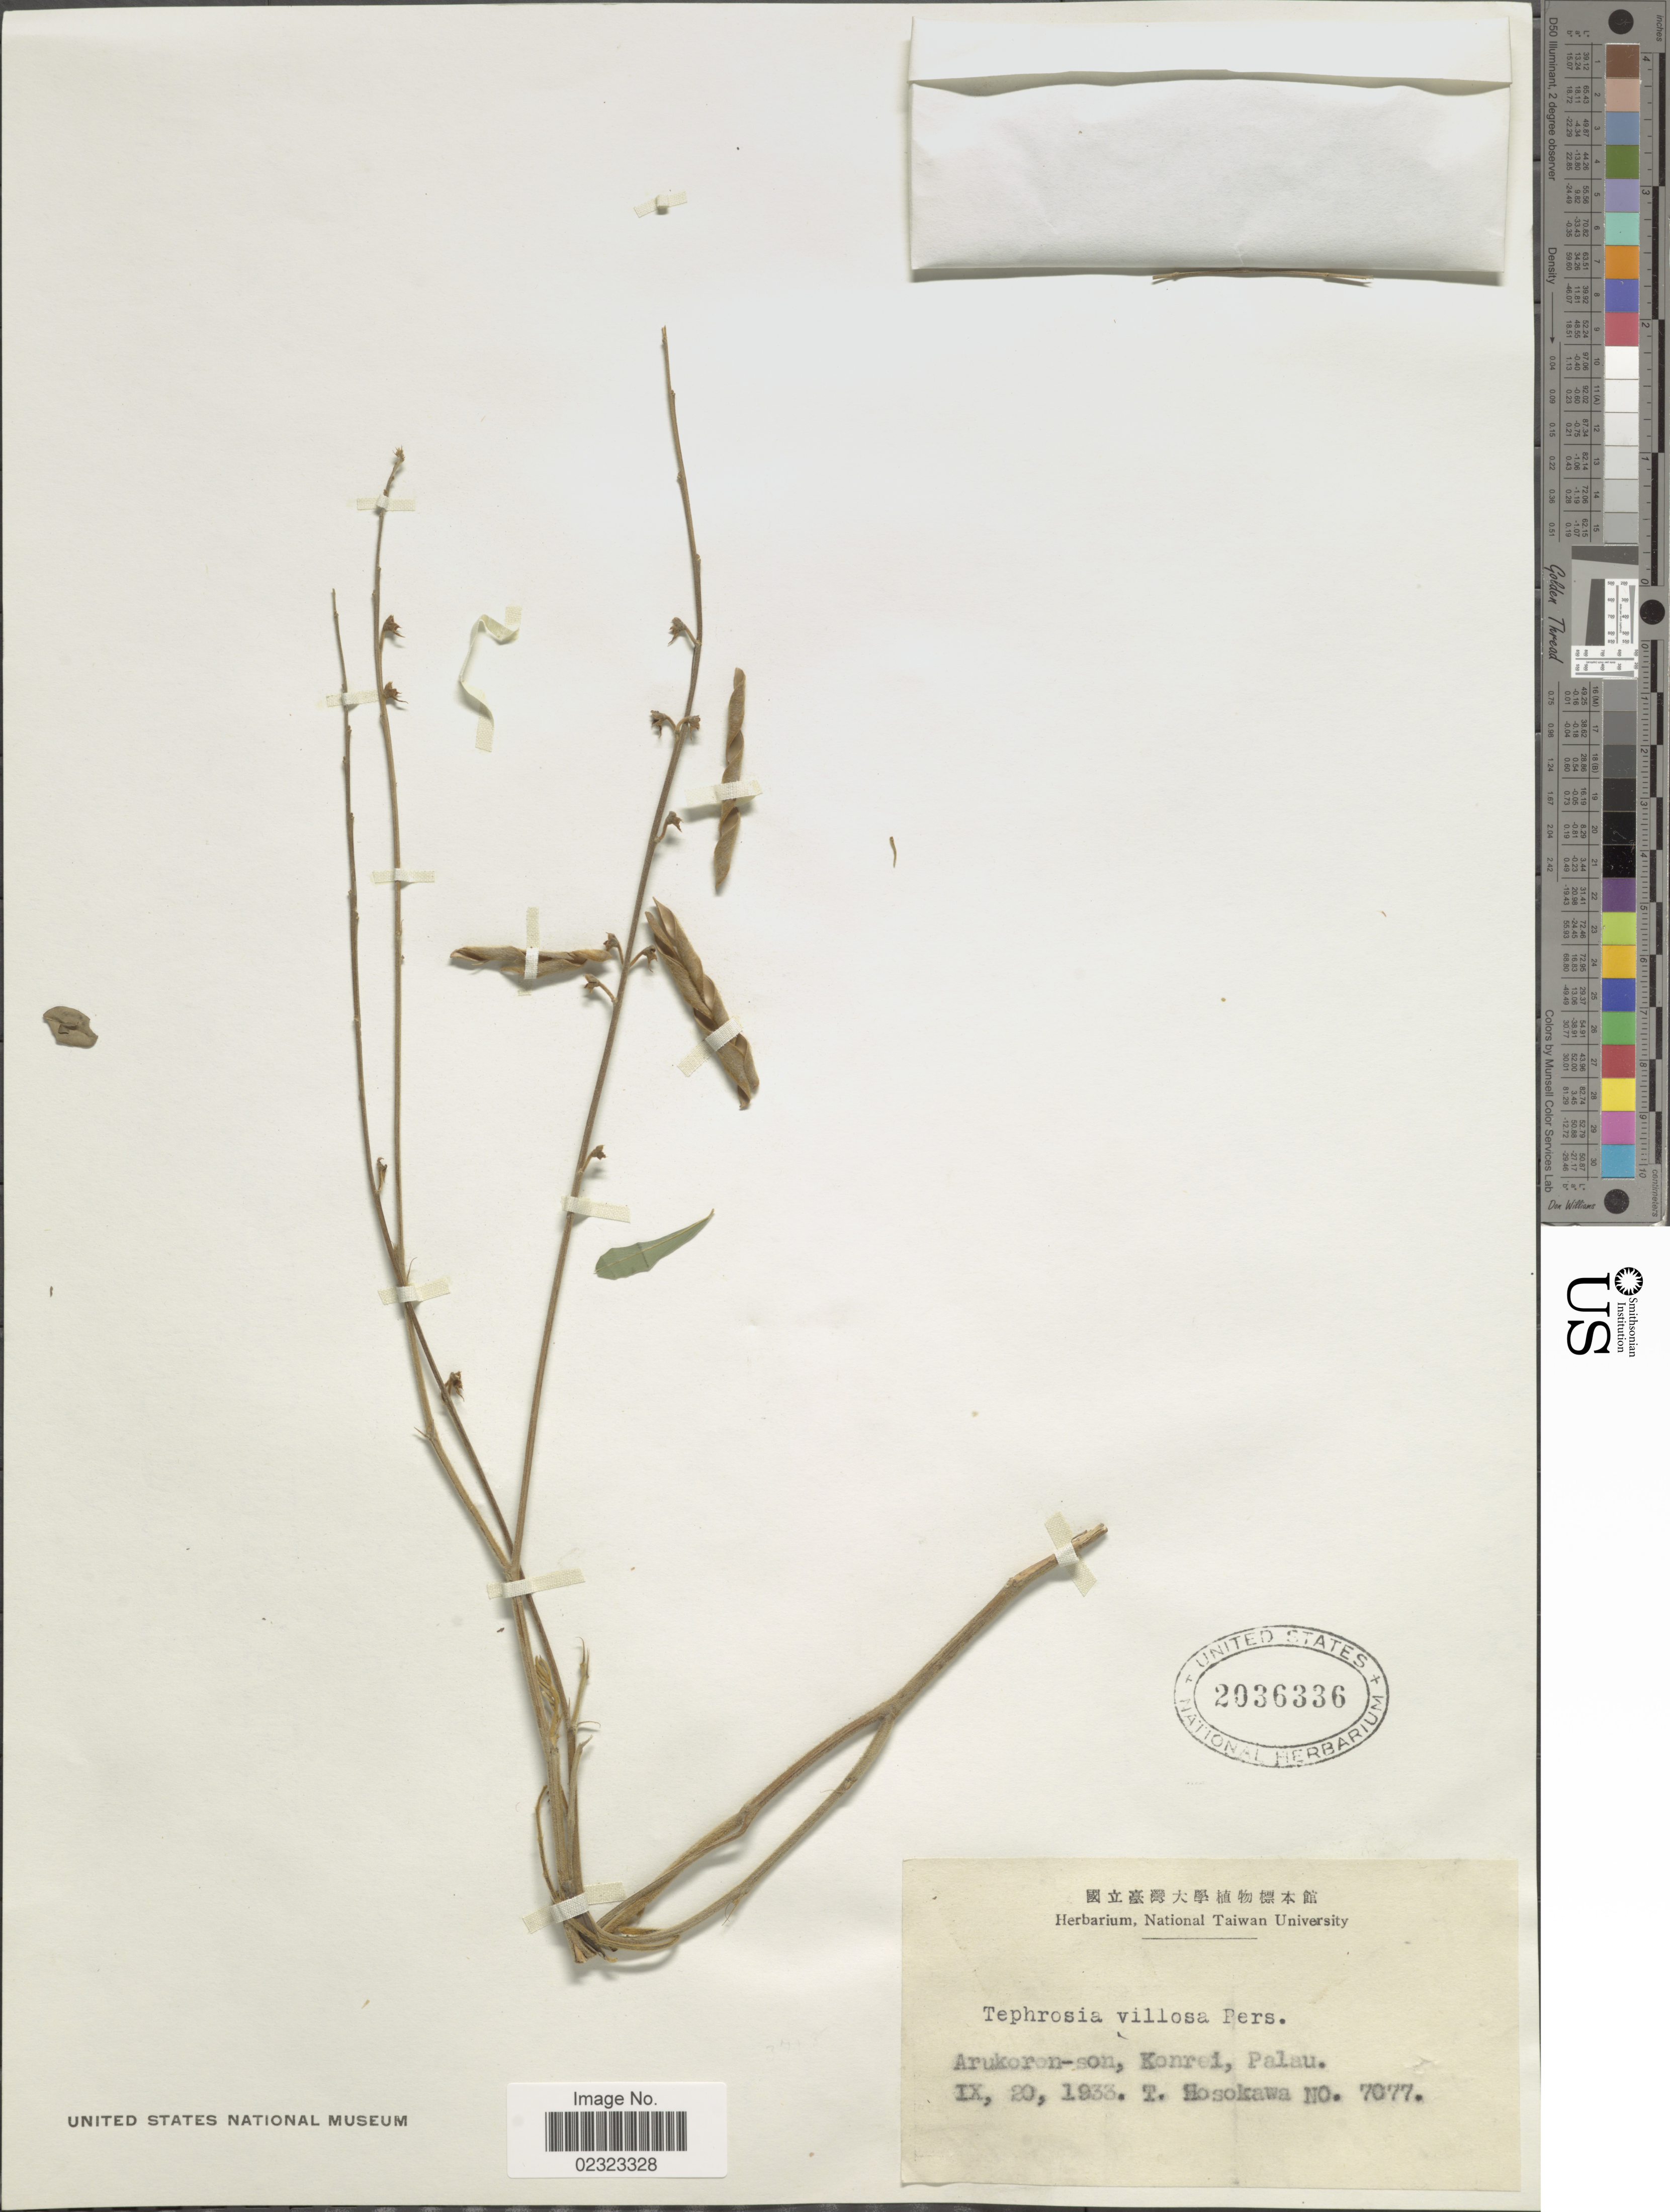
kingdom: Plantae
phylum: Tracheophyta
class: Magnoliopsida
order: Fabales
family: Fabaceae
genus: Tephrosia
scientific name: Tephrosia villosa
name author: Pers.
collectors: T. Hosakawa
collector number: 777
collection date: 1933-09-20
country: Palau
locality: Arukoron-son, Konrei, Palau.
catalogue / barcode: US 2036336